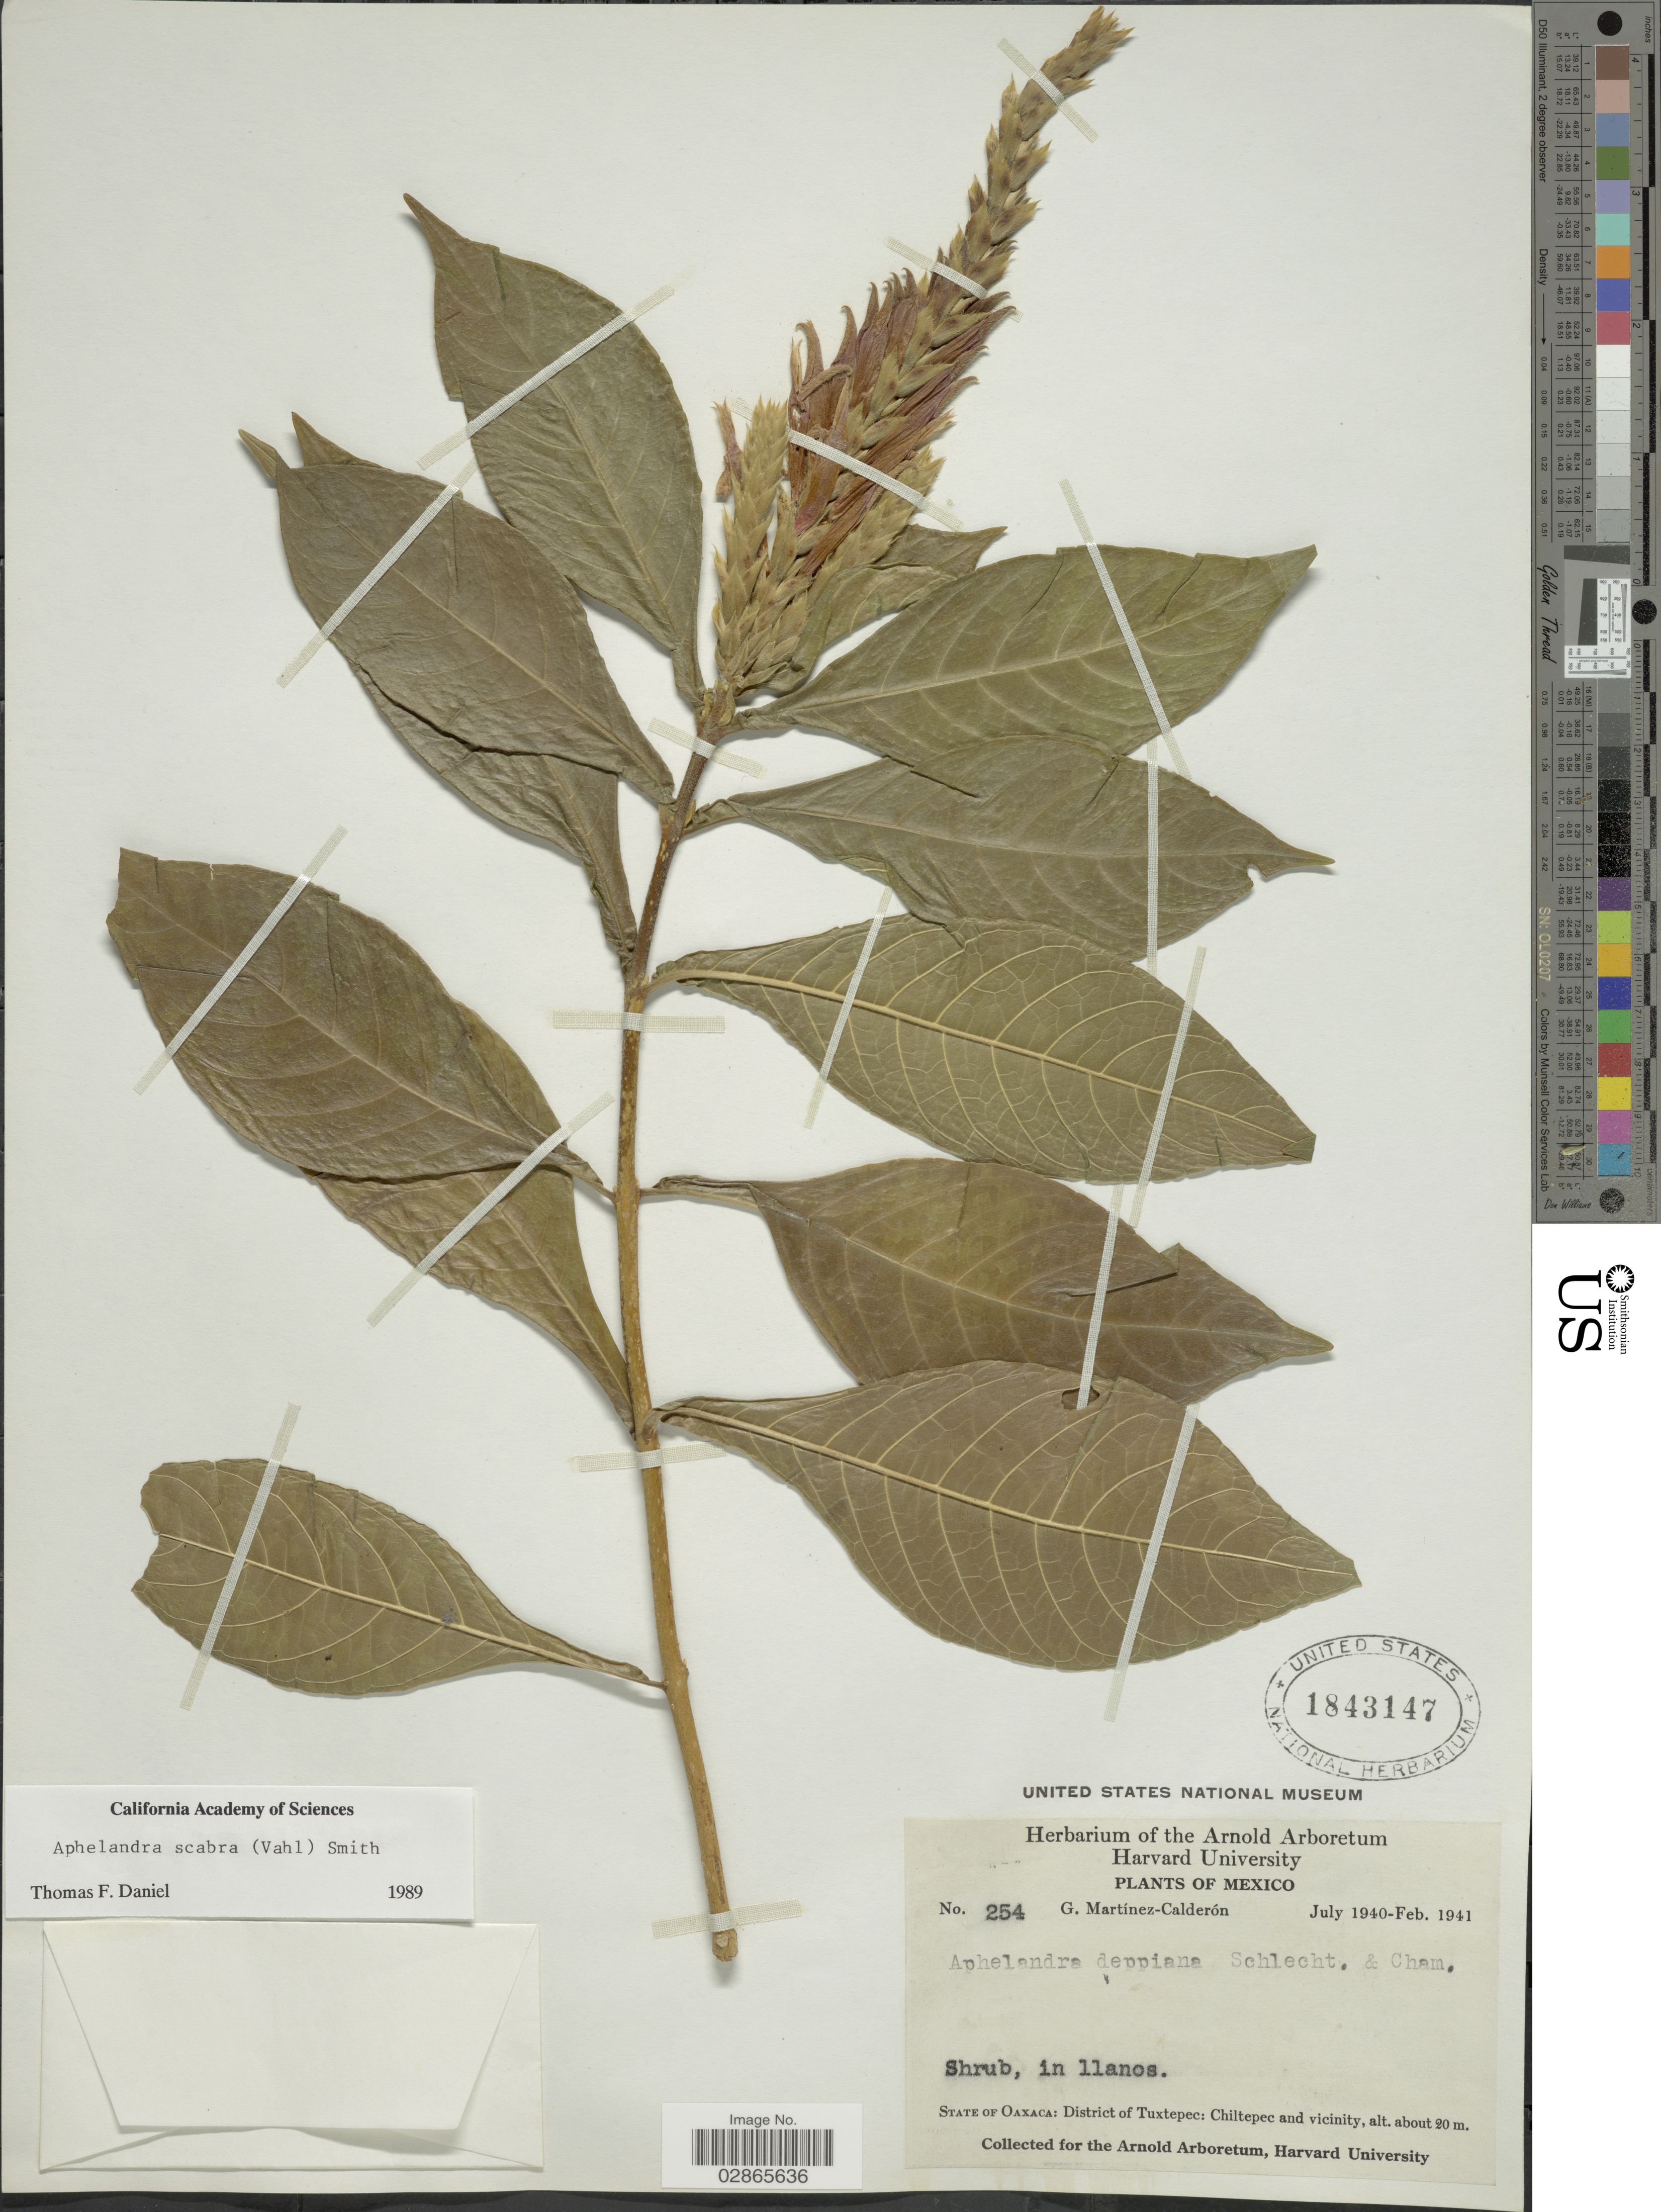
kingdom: Plantae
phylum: Tracheophyta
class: Magnoliopsida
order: Lamiales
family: Acanthaceae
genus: Aphelandra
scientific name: Aphelandra deppeana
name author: Schltdl. & Cham.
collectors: G. Martínez Calderón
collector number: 254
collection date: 1940-07/1941-02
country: Mexico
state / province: Oaxaca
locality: District of Tuxtepec: Chiltepec and vicinity.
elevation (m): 20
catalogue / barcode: US 1843147